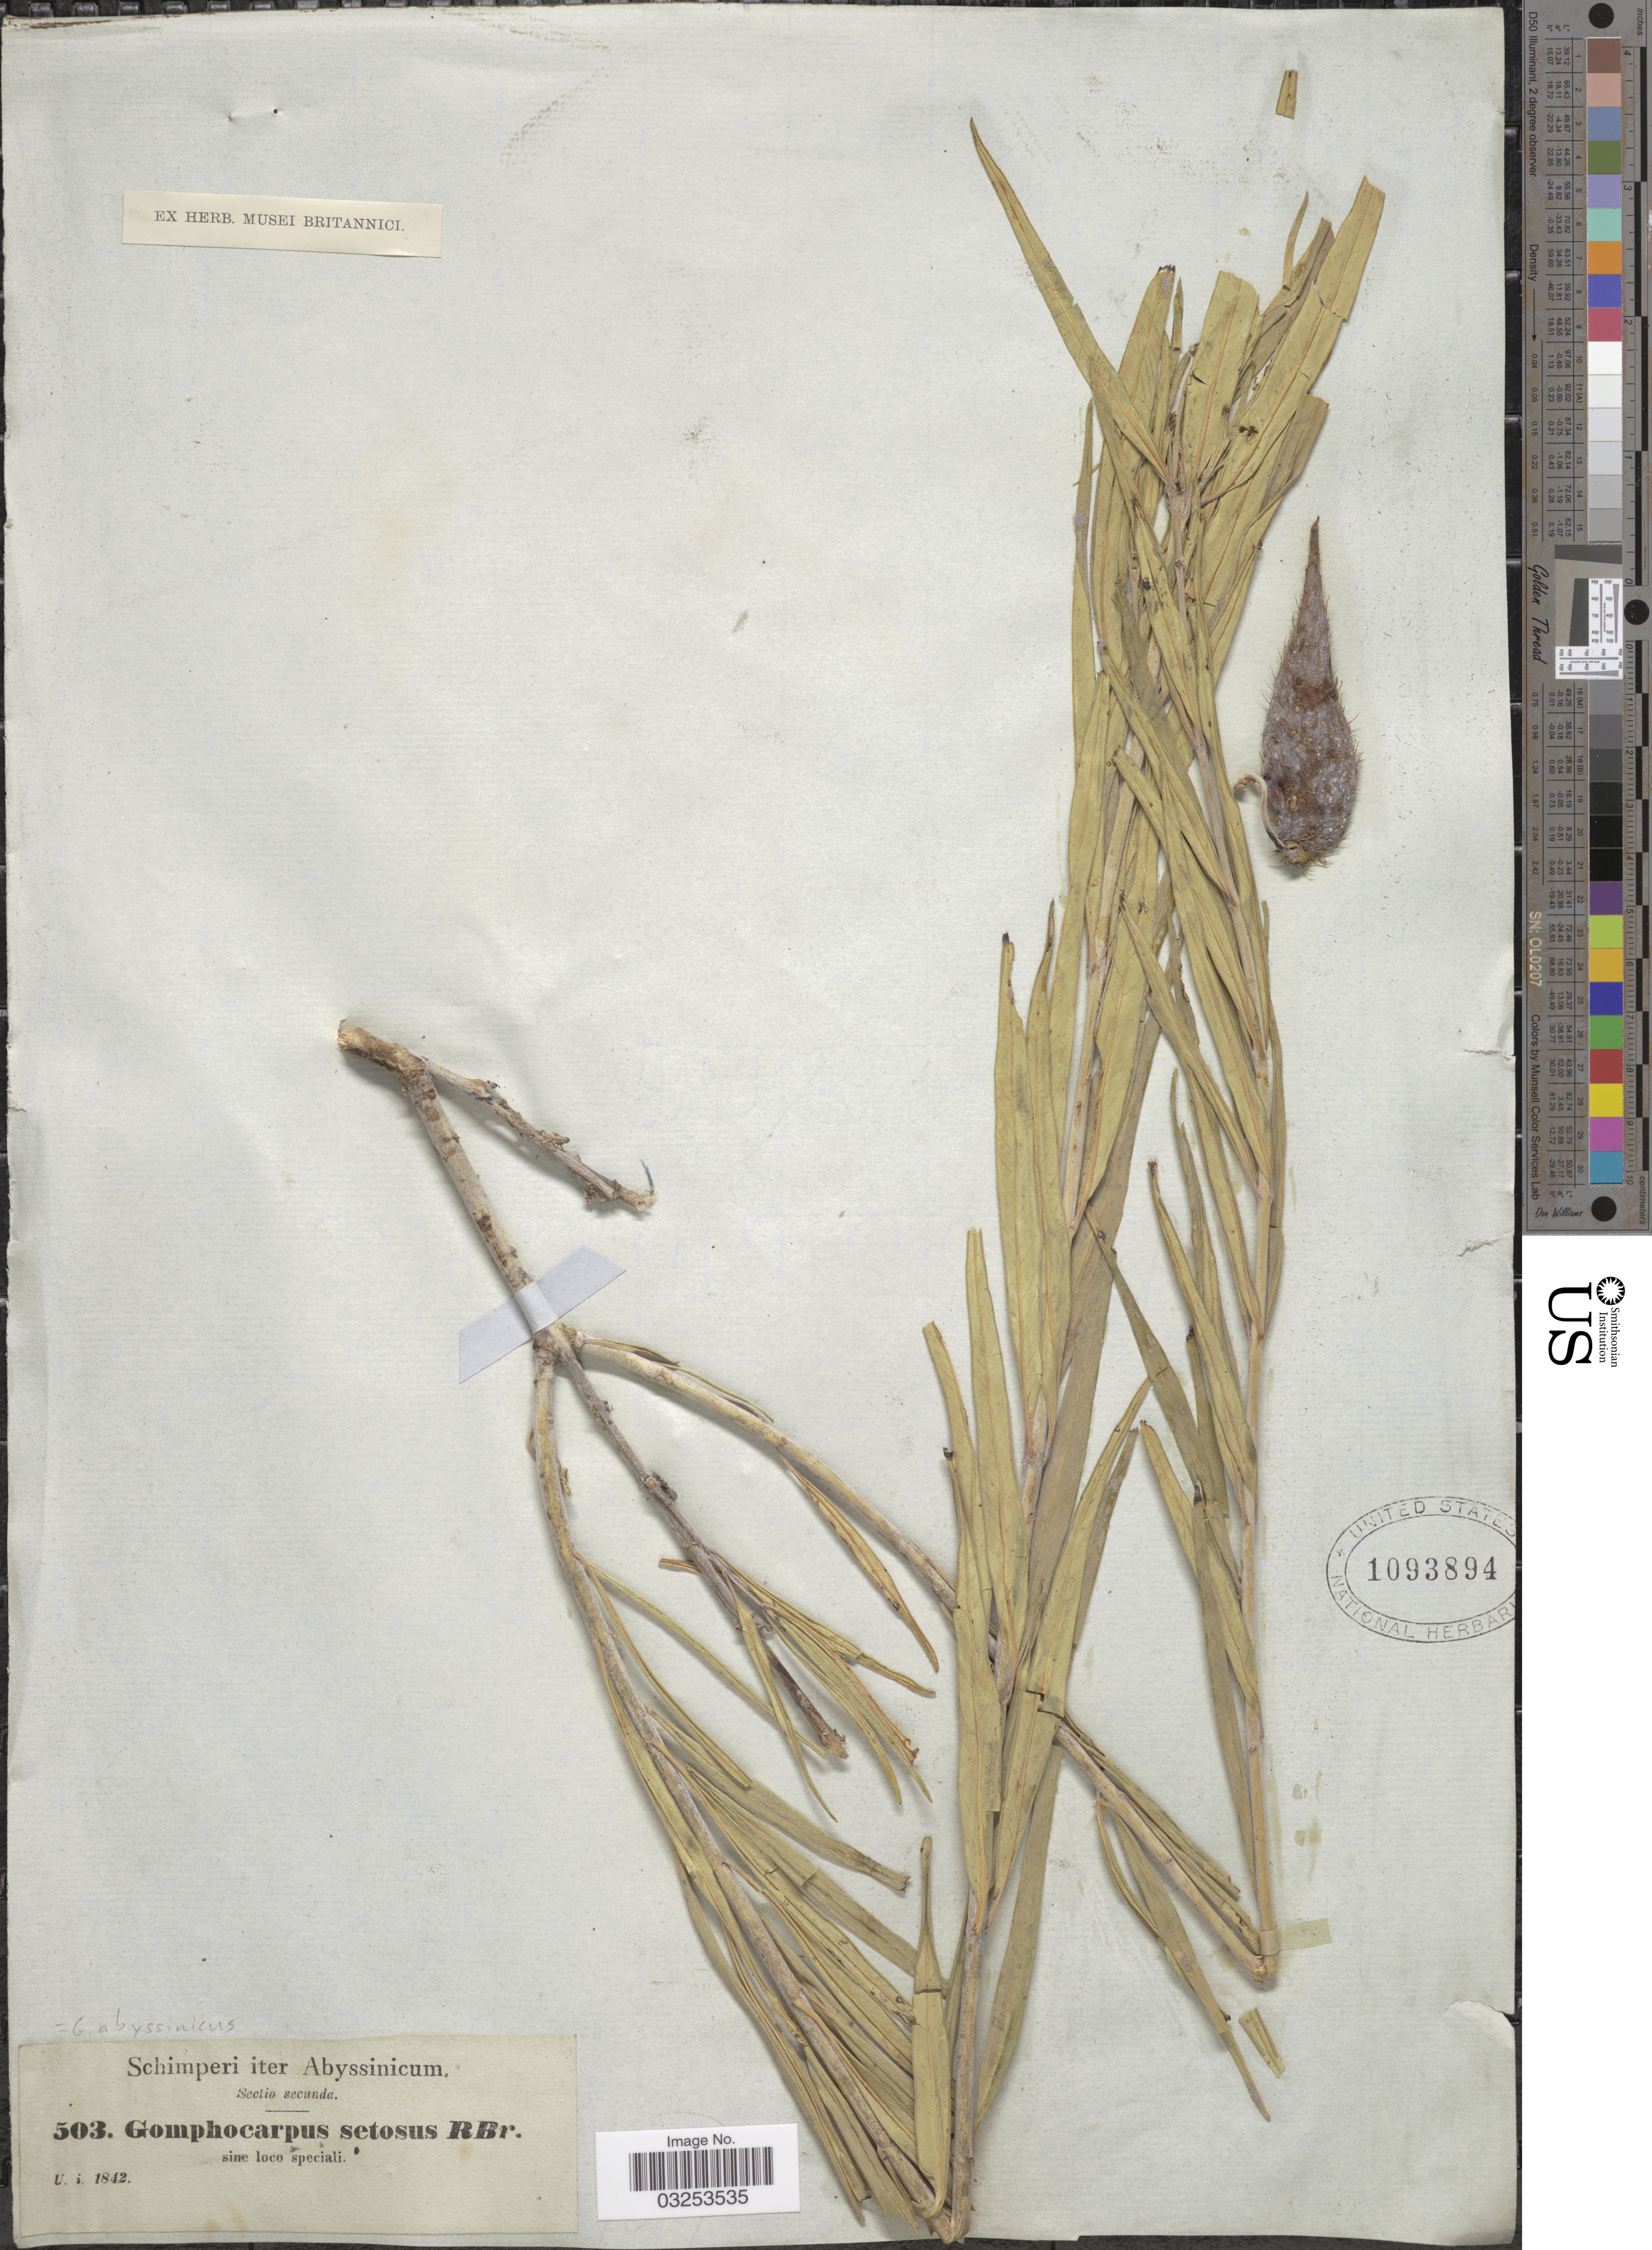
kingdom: Plantae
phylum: Tracheophyta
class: Magnoliopsida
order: Gentianales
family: Apocynaceae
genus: Gomphocarpus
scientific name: Gomphocarpus abyssinicus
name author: Decne.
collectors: -. Schimper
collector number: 503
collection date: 1842-01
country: Eritrea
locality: Abyssinicum.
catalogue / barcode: US 1093894